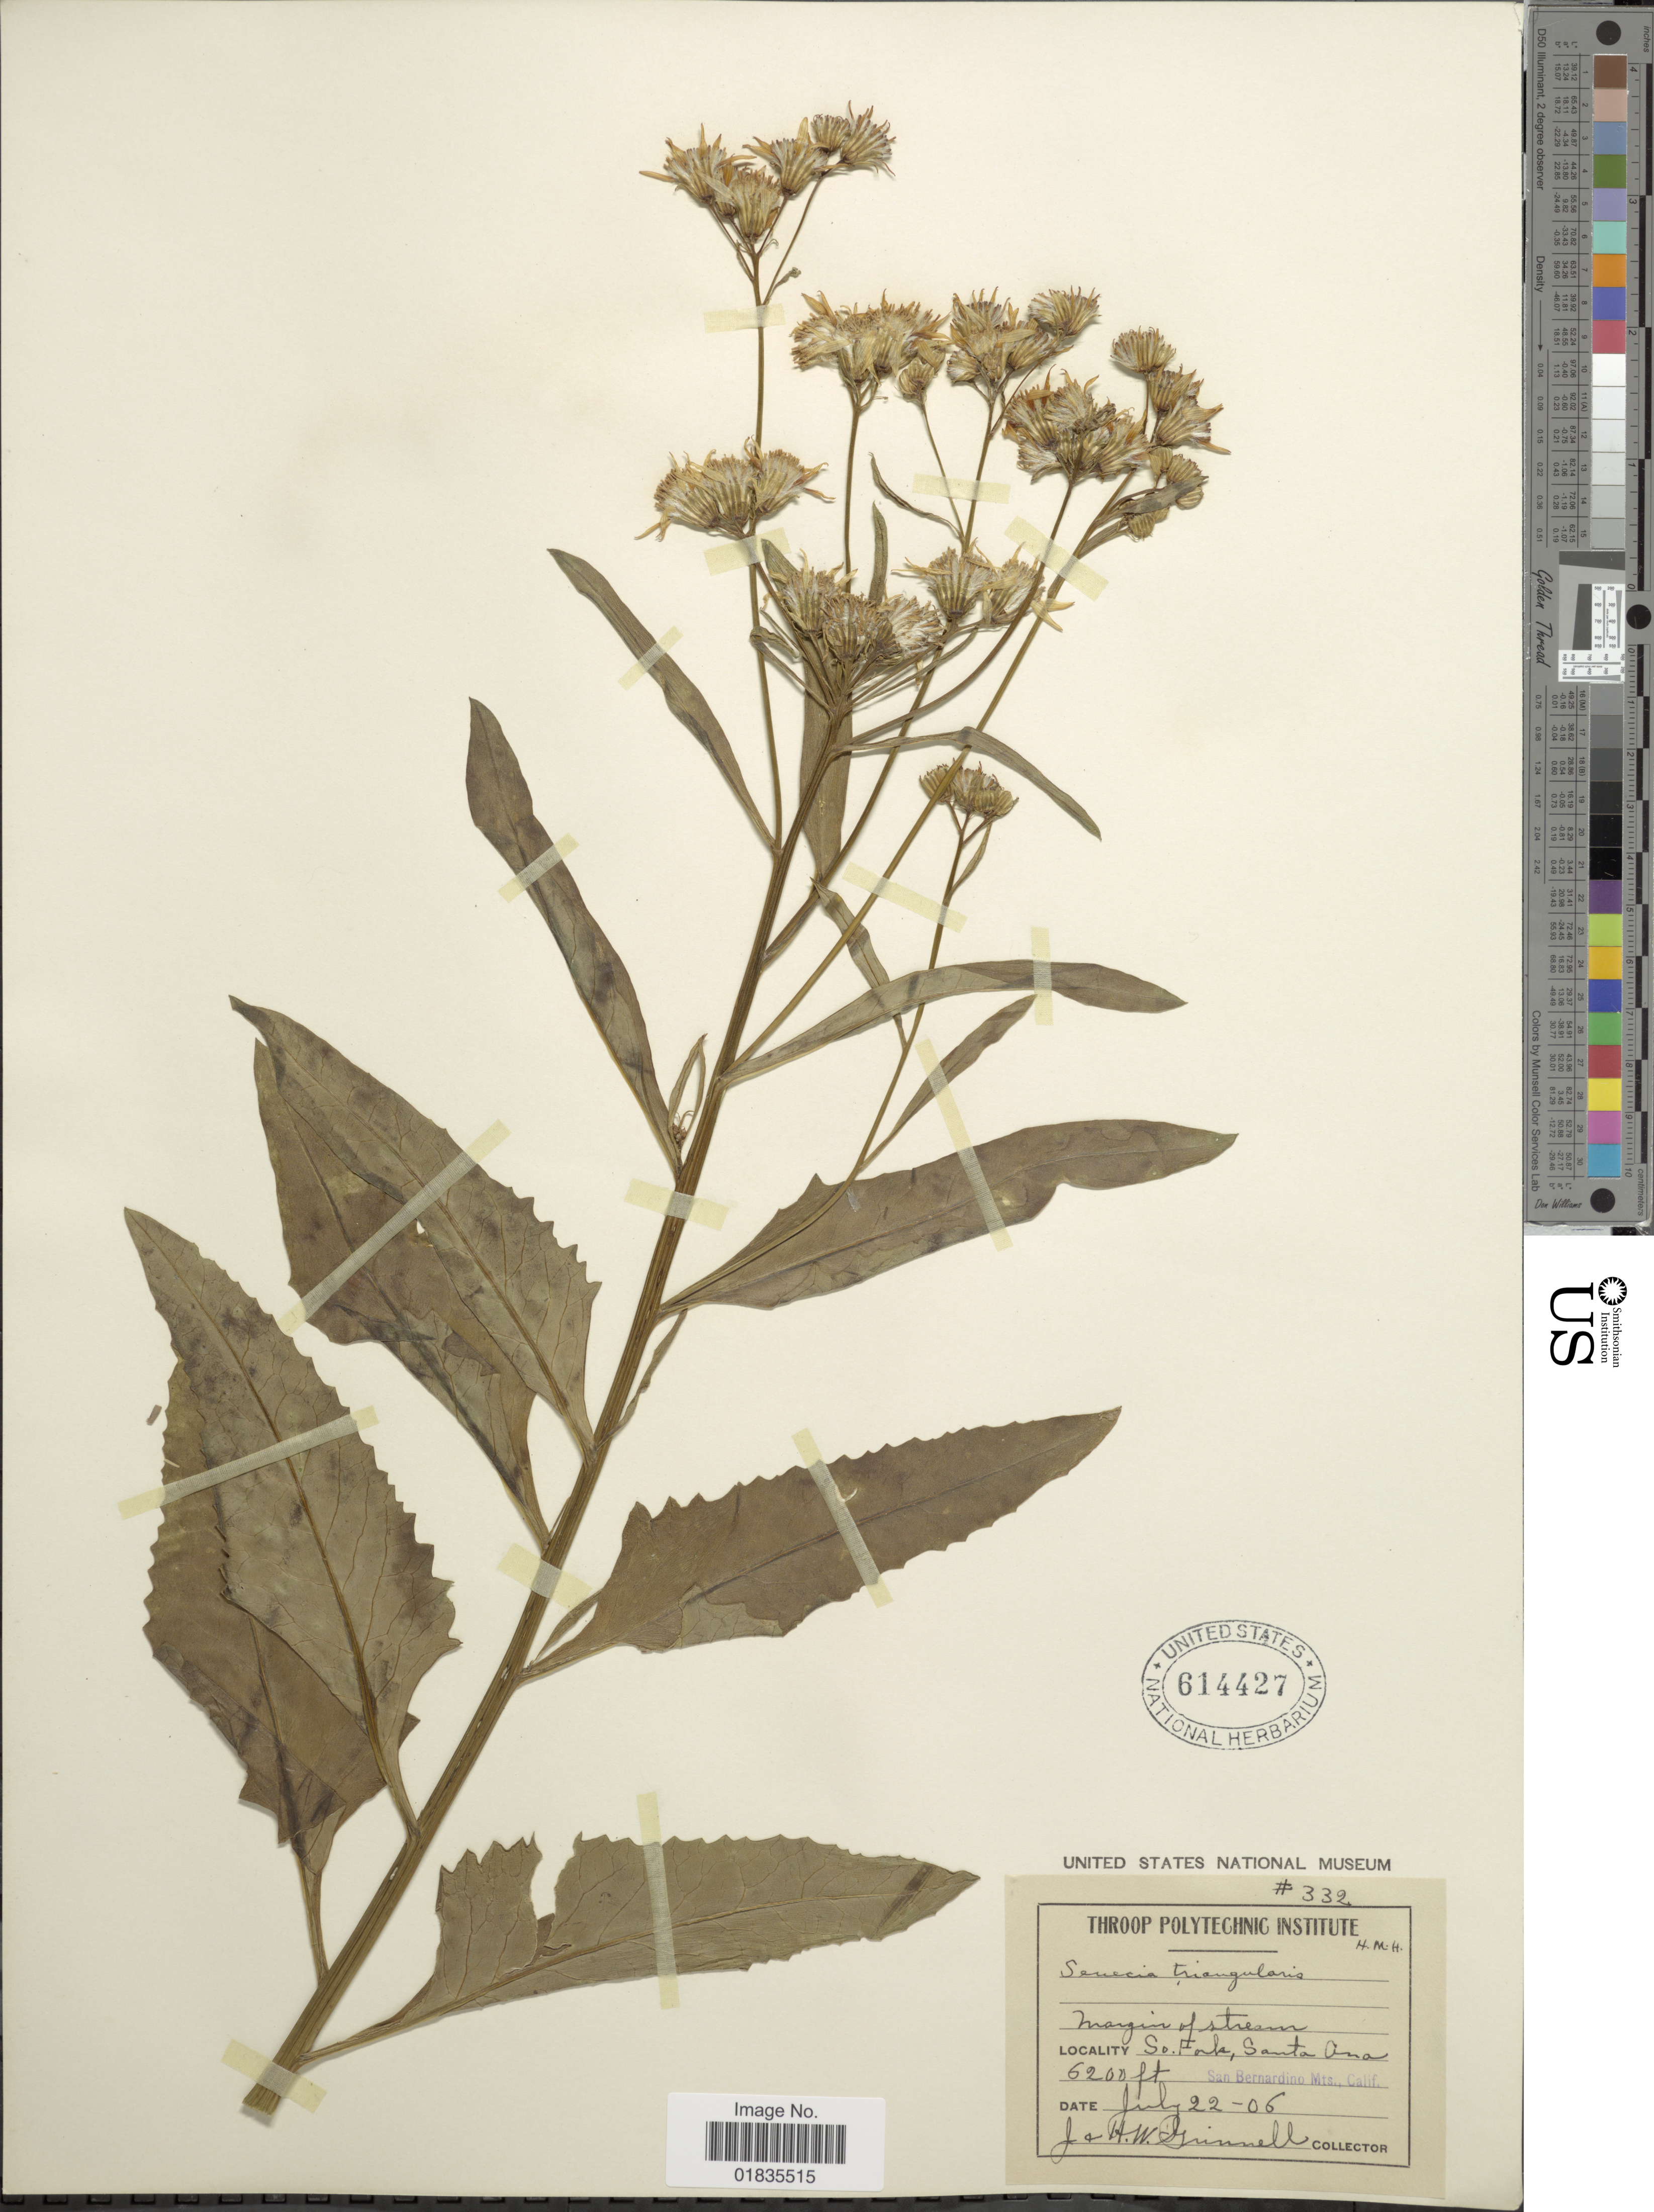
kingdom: Plantae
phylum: Tracheophyta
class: Magnoliopsida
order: Asterales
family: Asteraceae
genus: Senecio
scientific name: Senecio triangularis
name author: Hook.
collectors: J. Grinnell & H. Grinnell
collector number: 332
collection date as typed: Transcribed d/m/y: 22/7/06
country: United States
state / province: California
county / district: San Bernardino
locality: So. Fork, Santa Ana, San Bernardino Mts.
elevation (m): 1890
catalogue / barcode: US 614427